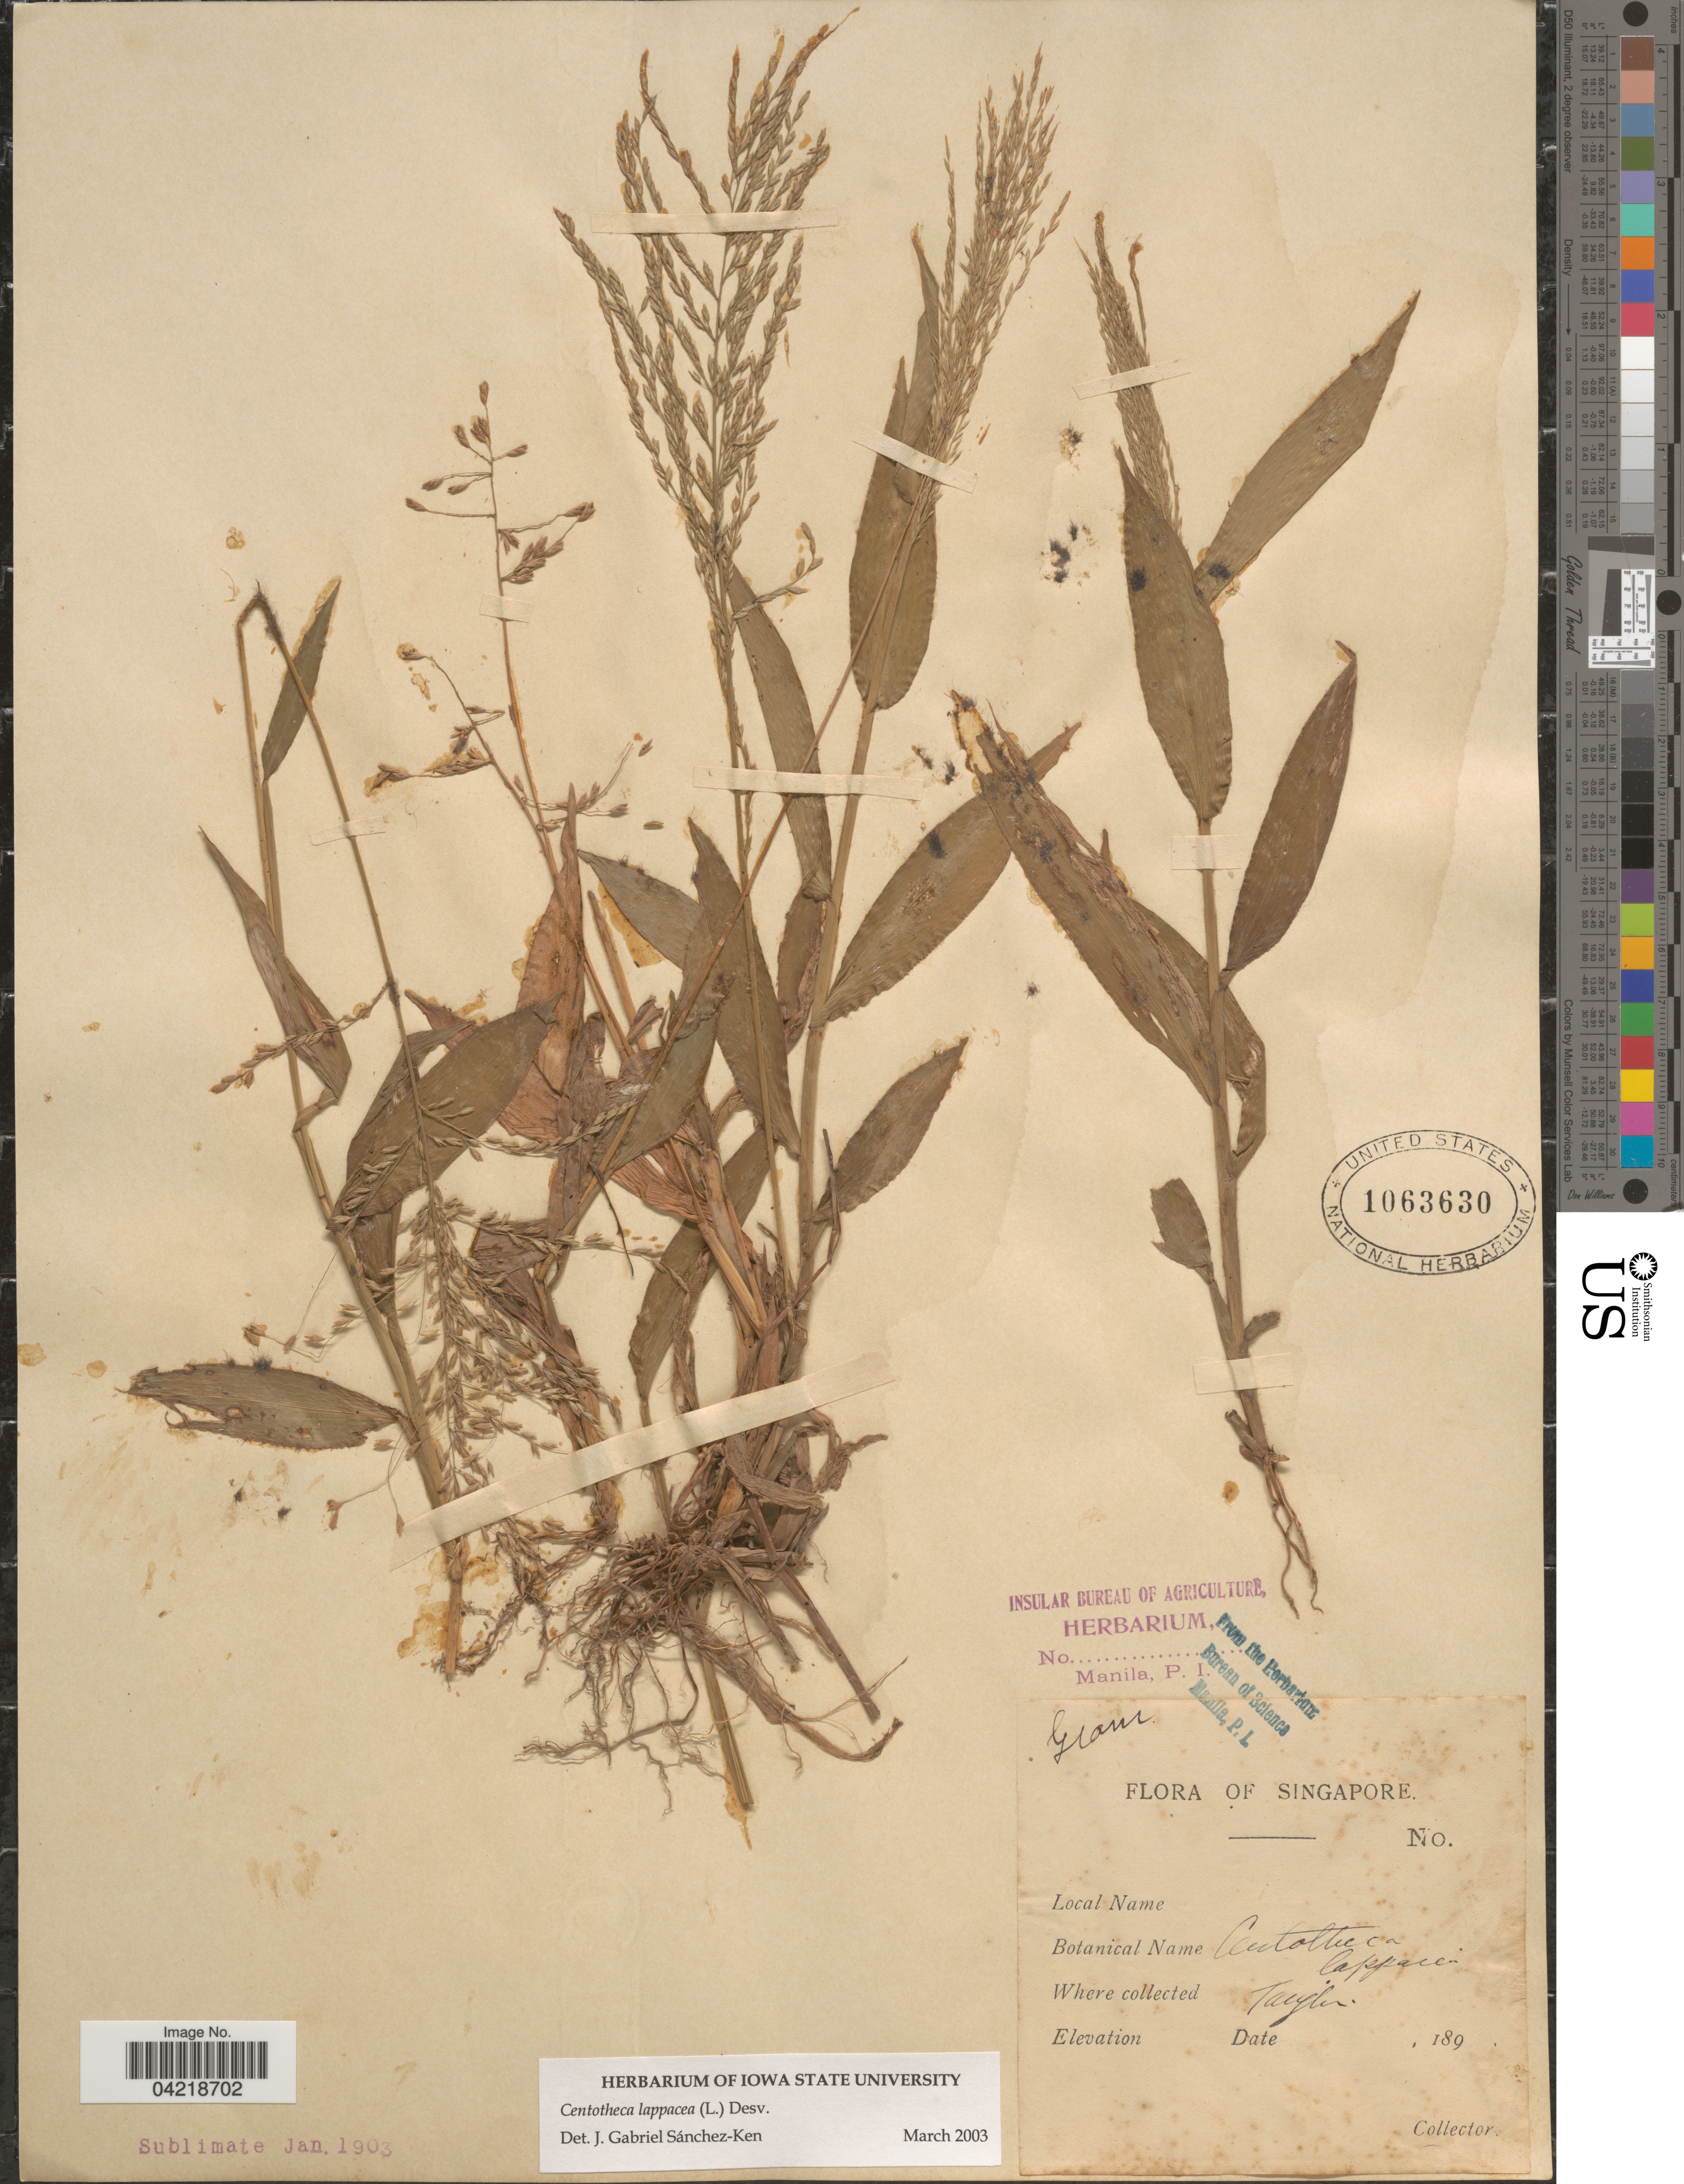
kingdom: Plantae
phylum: Tracheophyta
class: Liliopsida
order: Poales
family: Poaceae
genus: Centotheca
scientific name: Centotheca lappacea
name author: (L.) Desv.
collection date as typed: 189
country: Singapore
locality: Taeyler [interpreted].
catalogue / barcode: US 1063630